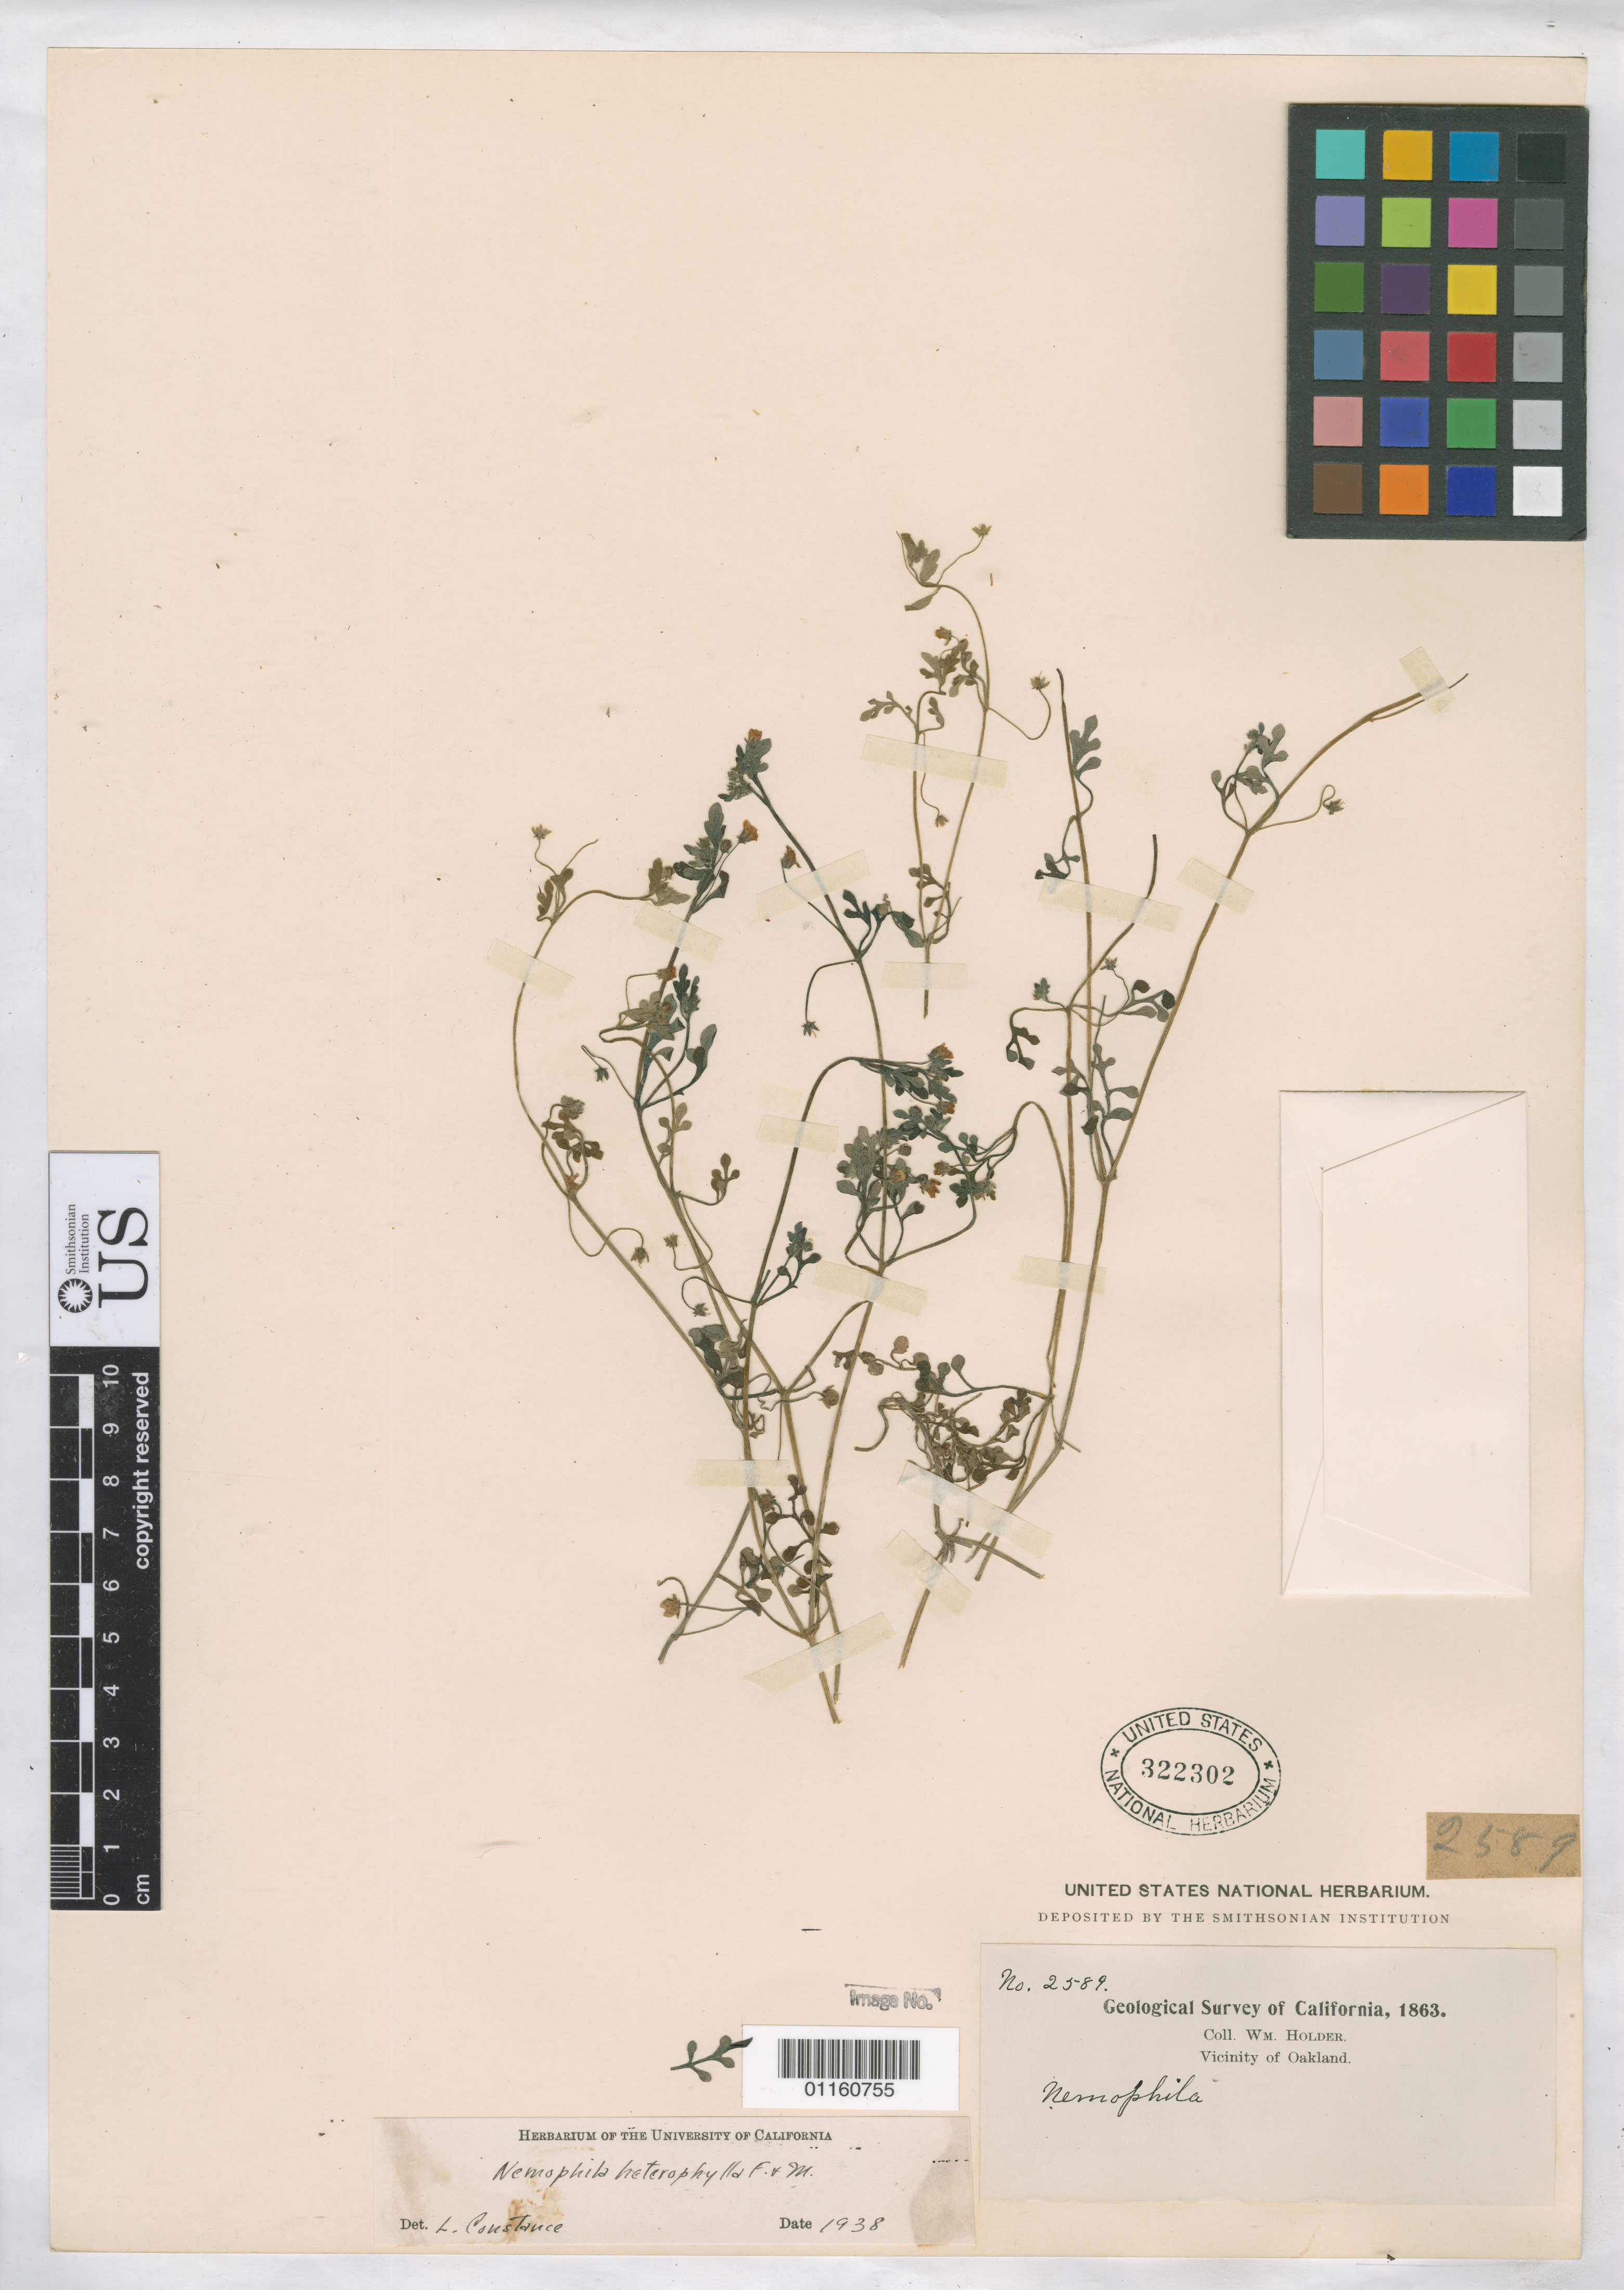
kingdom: Plantae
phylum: Tracheophyta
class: Magnoliopsida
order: Boraginales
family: Hydrophyllaceae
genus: Nemophila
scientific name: Nemophila heterophylla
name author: Fisch. & C.A. Mey.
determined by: Constance, L., (UC), University of California Berkeley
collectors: W. Holder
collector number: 2589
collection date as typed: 1863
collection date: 1863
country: United States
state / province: California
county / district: Alameda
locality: Vicinity Of Oakland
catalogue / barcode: US 322302